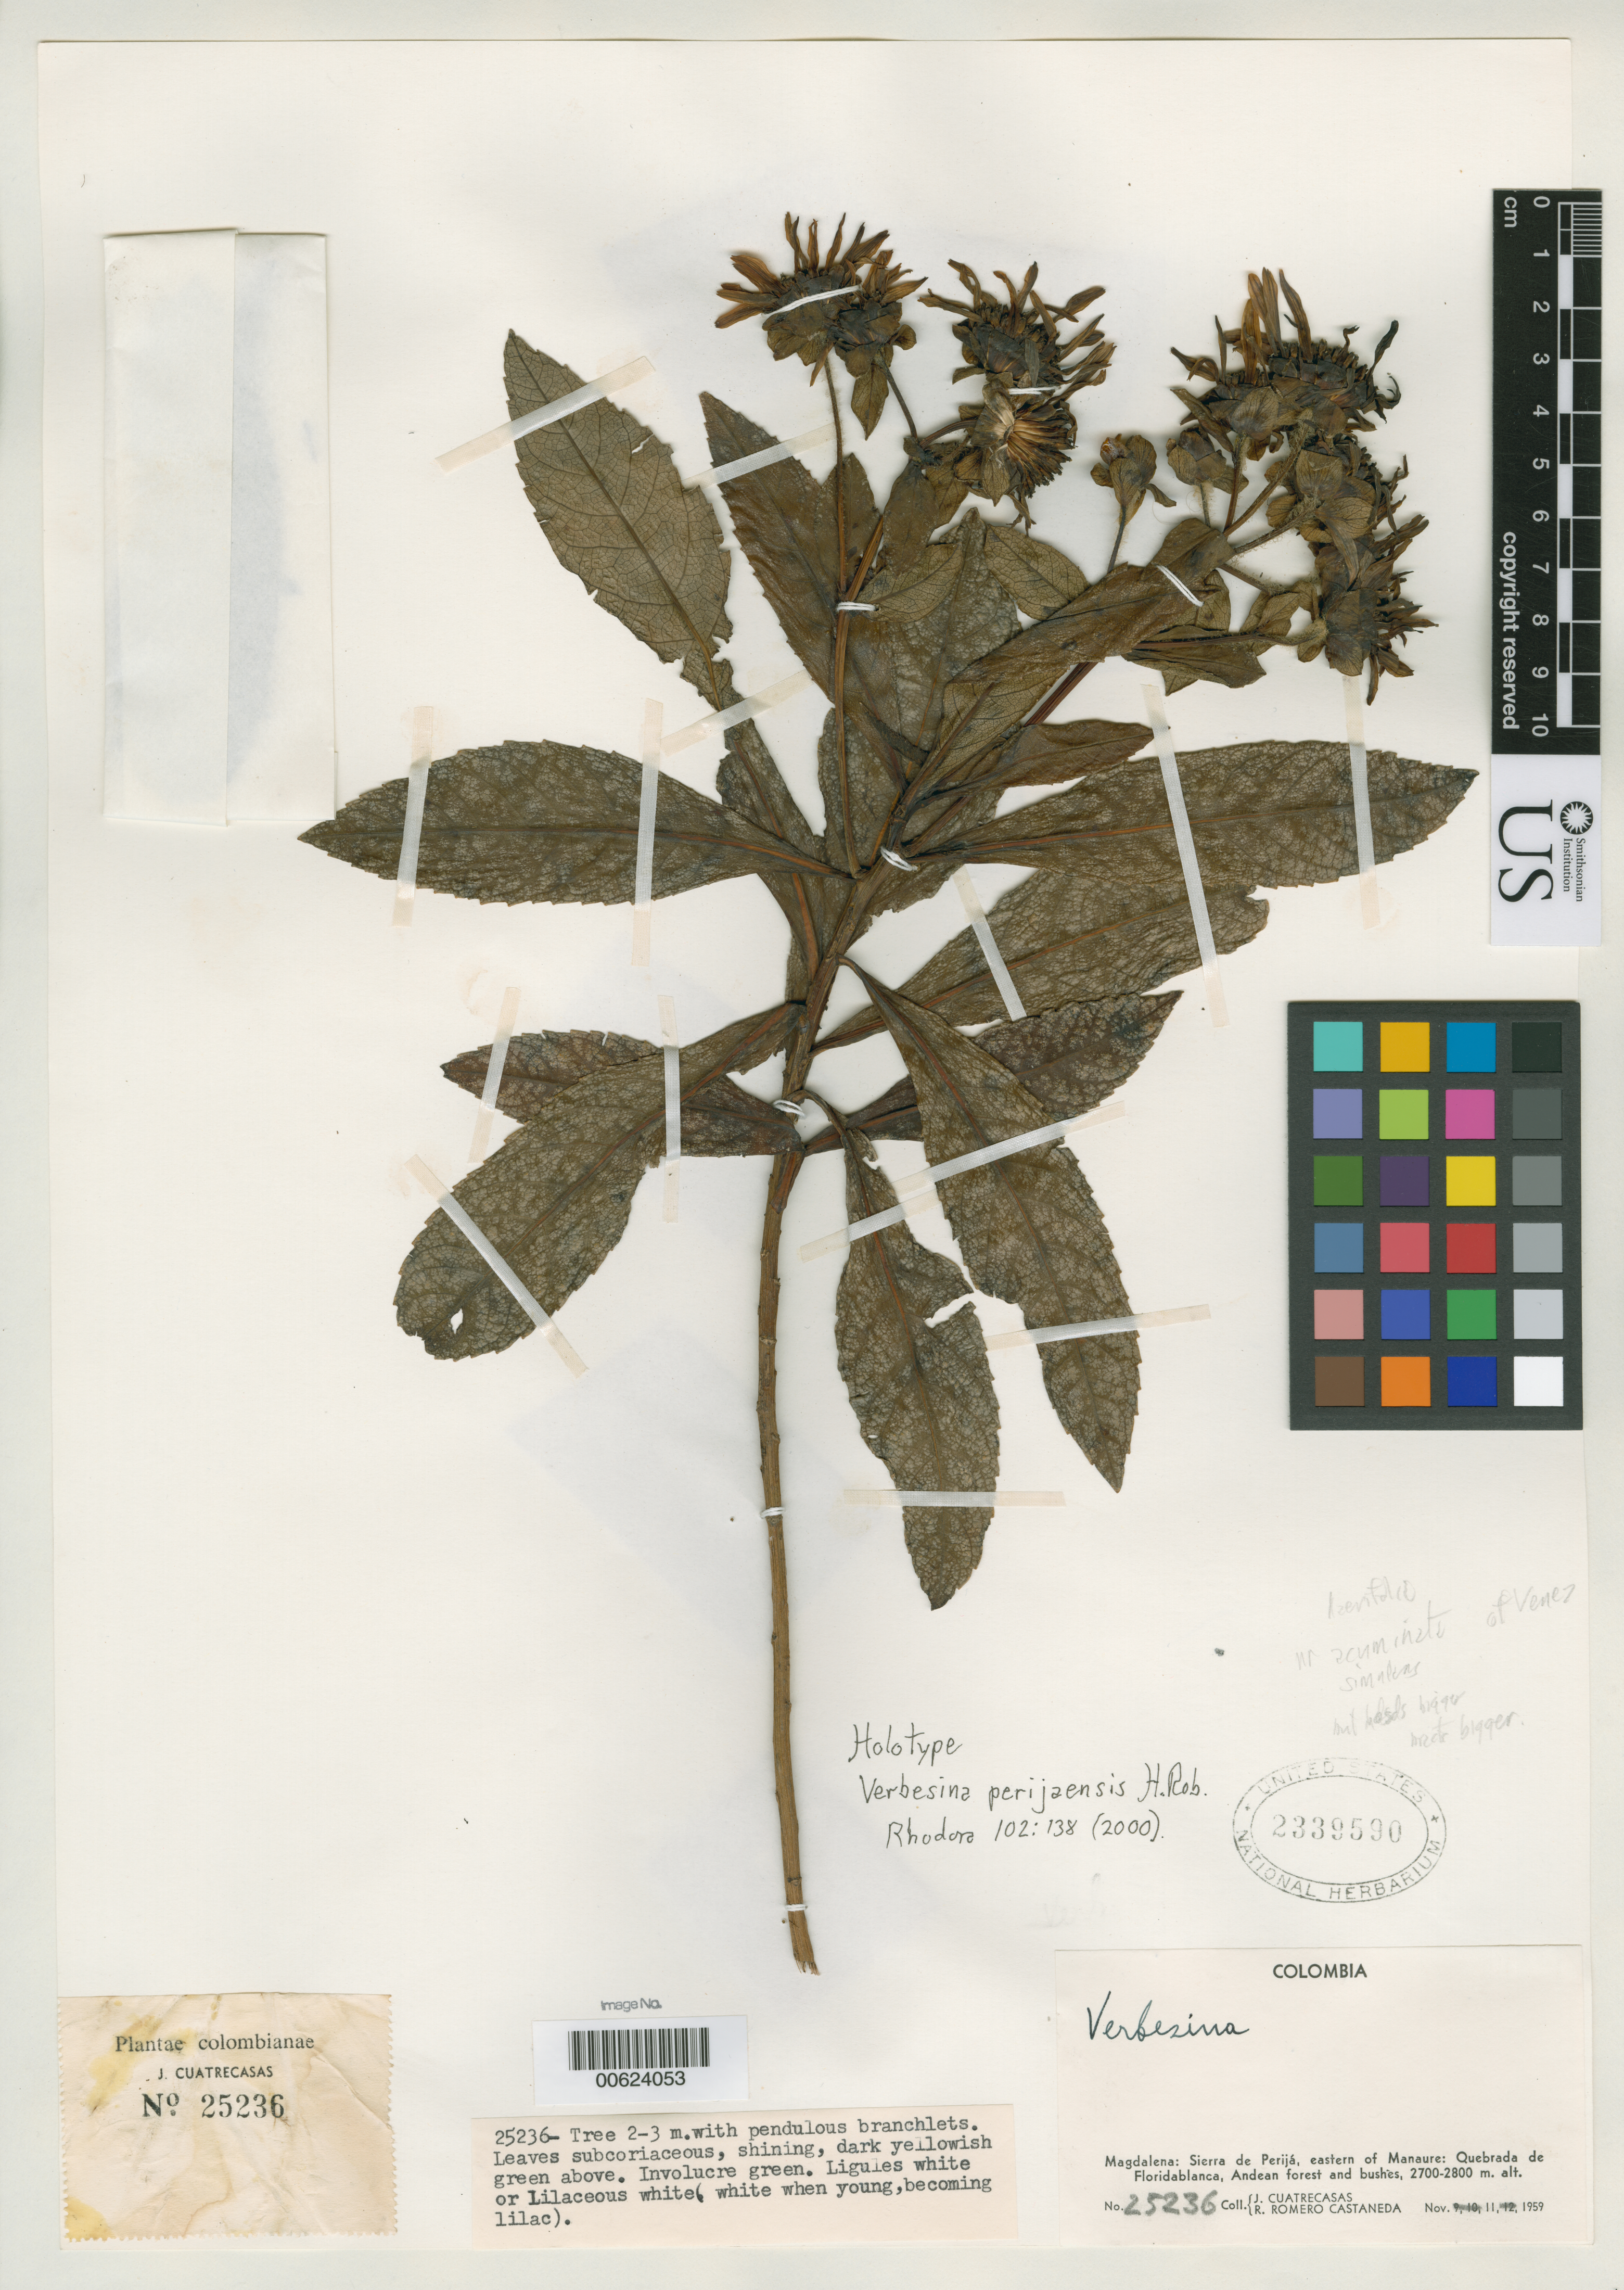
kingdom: Plantae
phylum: Tracheophyta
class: Magnoliopsida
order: Asterales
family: Asteraceae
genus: Verbesina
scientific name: Verbesina perijaensis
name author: H. Rob.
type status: Holotype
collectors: J. Cuatrecasas & R. Romero Castañeda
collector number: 25236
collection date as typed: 11 Nov 1959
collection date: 1959-11-11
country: Colombia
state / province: Magdalena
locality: Sierra de Perija, E of Manaure, from Florida Blanca to El Cinco.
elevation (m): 2700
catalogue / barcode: US 2339590